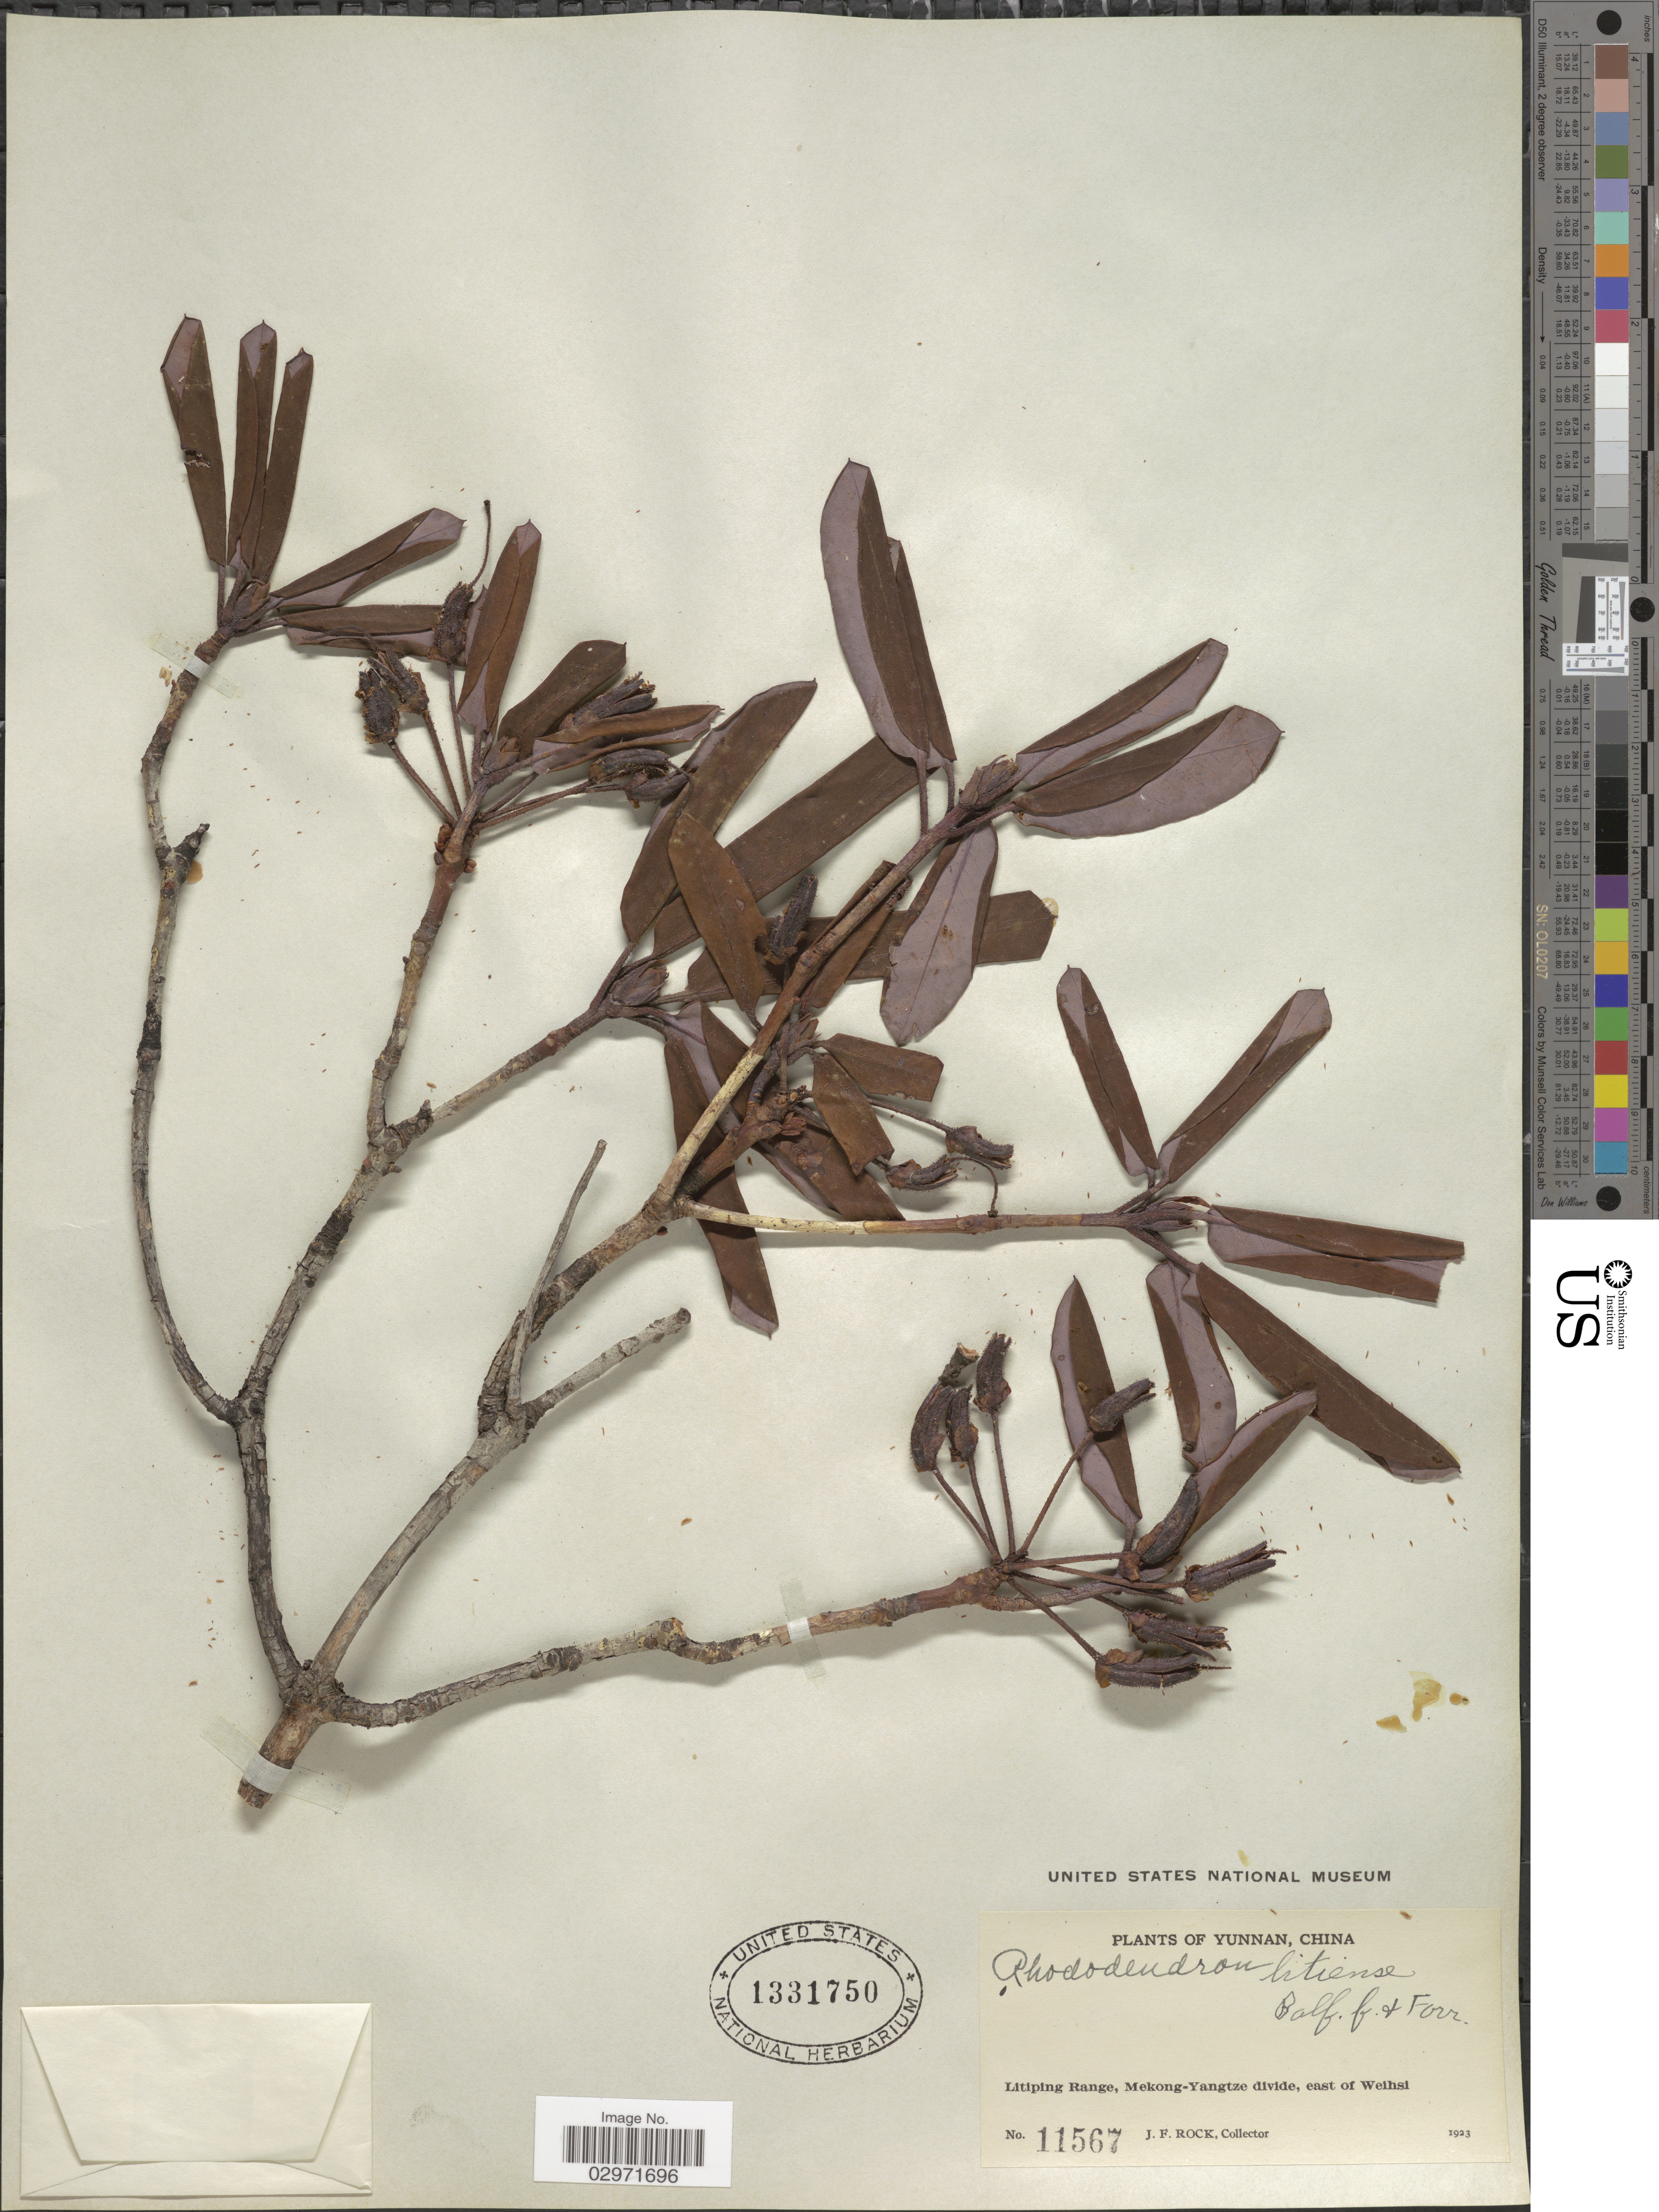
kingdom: Plantae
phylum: Tracheophyta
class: Magnoliopsida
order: Ericales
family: Ericaceae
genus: Rhododendron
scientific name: Rhododendron litiense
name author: Balf. f. & Forrest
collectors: J. Rock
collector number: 11567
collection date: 1923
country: China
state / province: Yunnan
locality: Litiping Range, Mekong-Yangtze divide, east of Weihsi.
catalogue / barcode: US 1331750